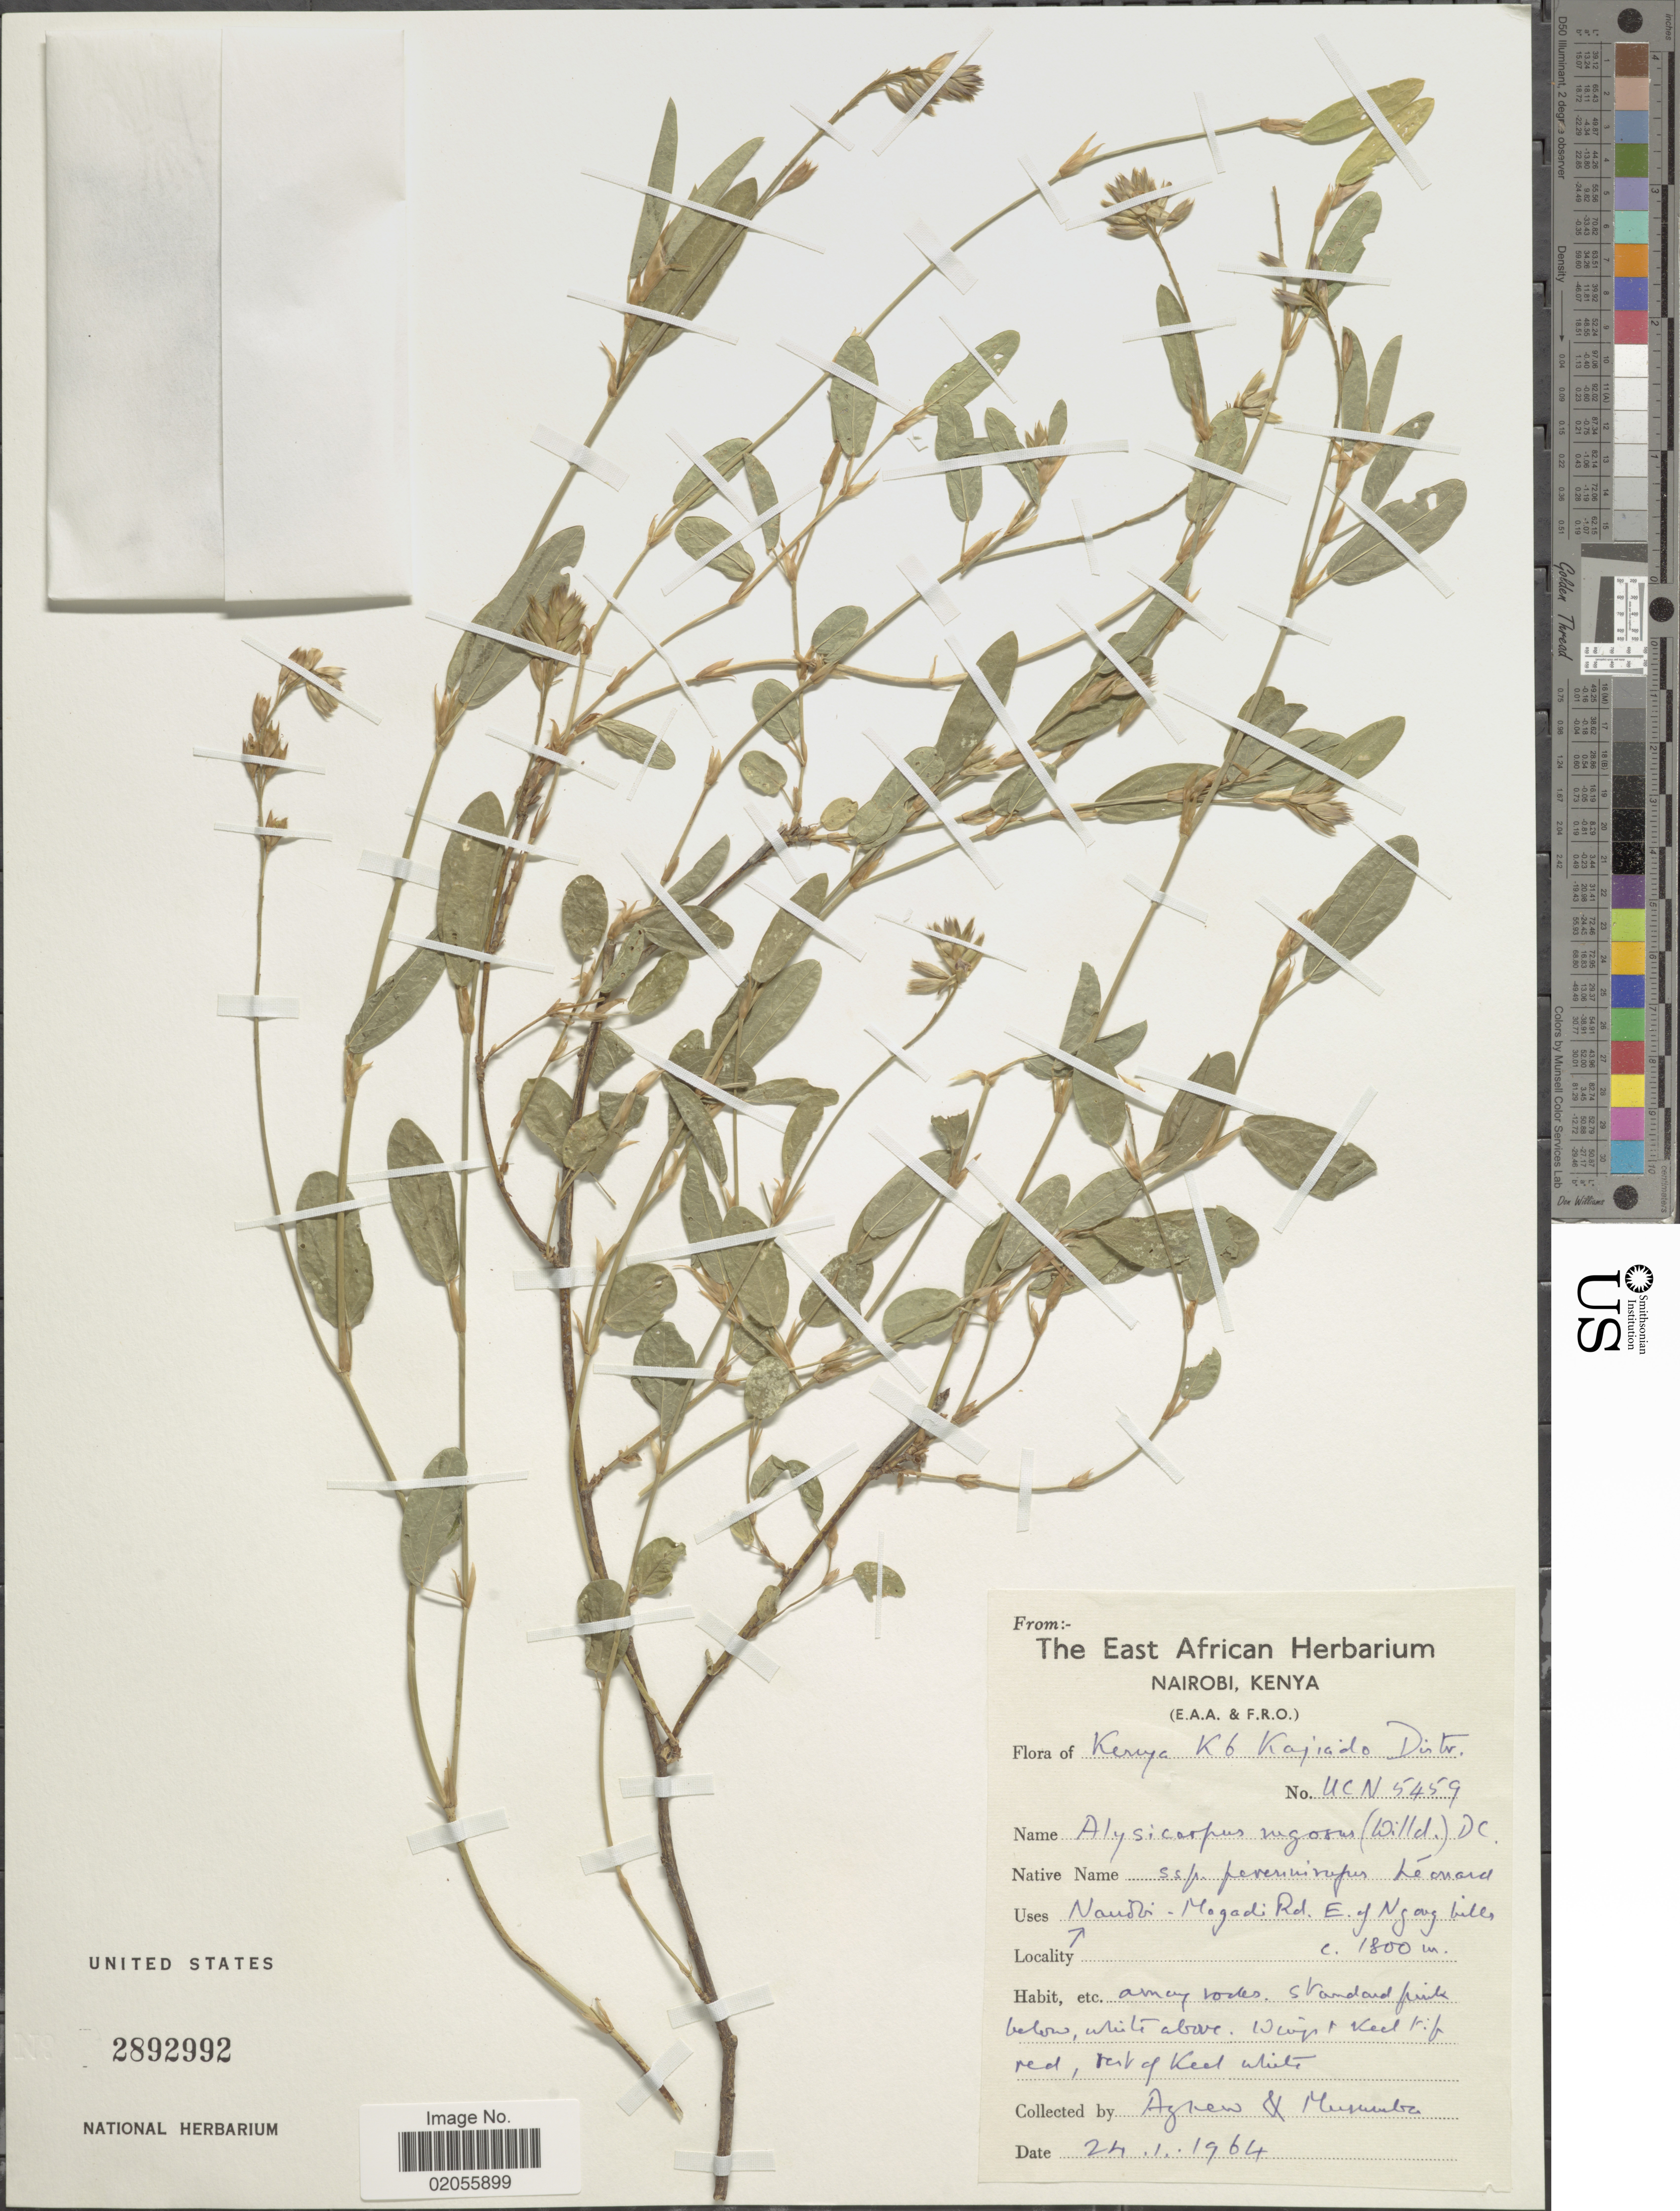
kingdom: Plantae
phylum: Tracheophyta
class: Magnoliopsida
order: Fabales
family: Fabaceae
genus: Alysicarpus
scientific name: Alysicarpus rugosus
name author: (Willd.) DC.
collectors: -- Agnew & Musumba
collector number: UCN5459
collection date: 1964-01-24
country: Kenya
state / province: Nandi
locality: Nandhi-Magadi Rd. E of Ngong Hills [interpreted]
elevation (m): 1800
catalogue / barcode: US 2892992